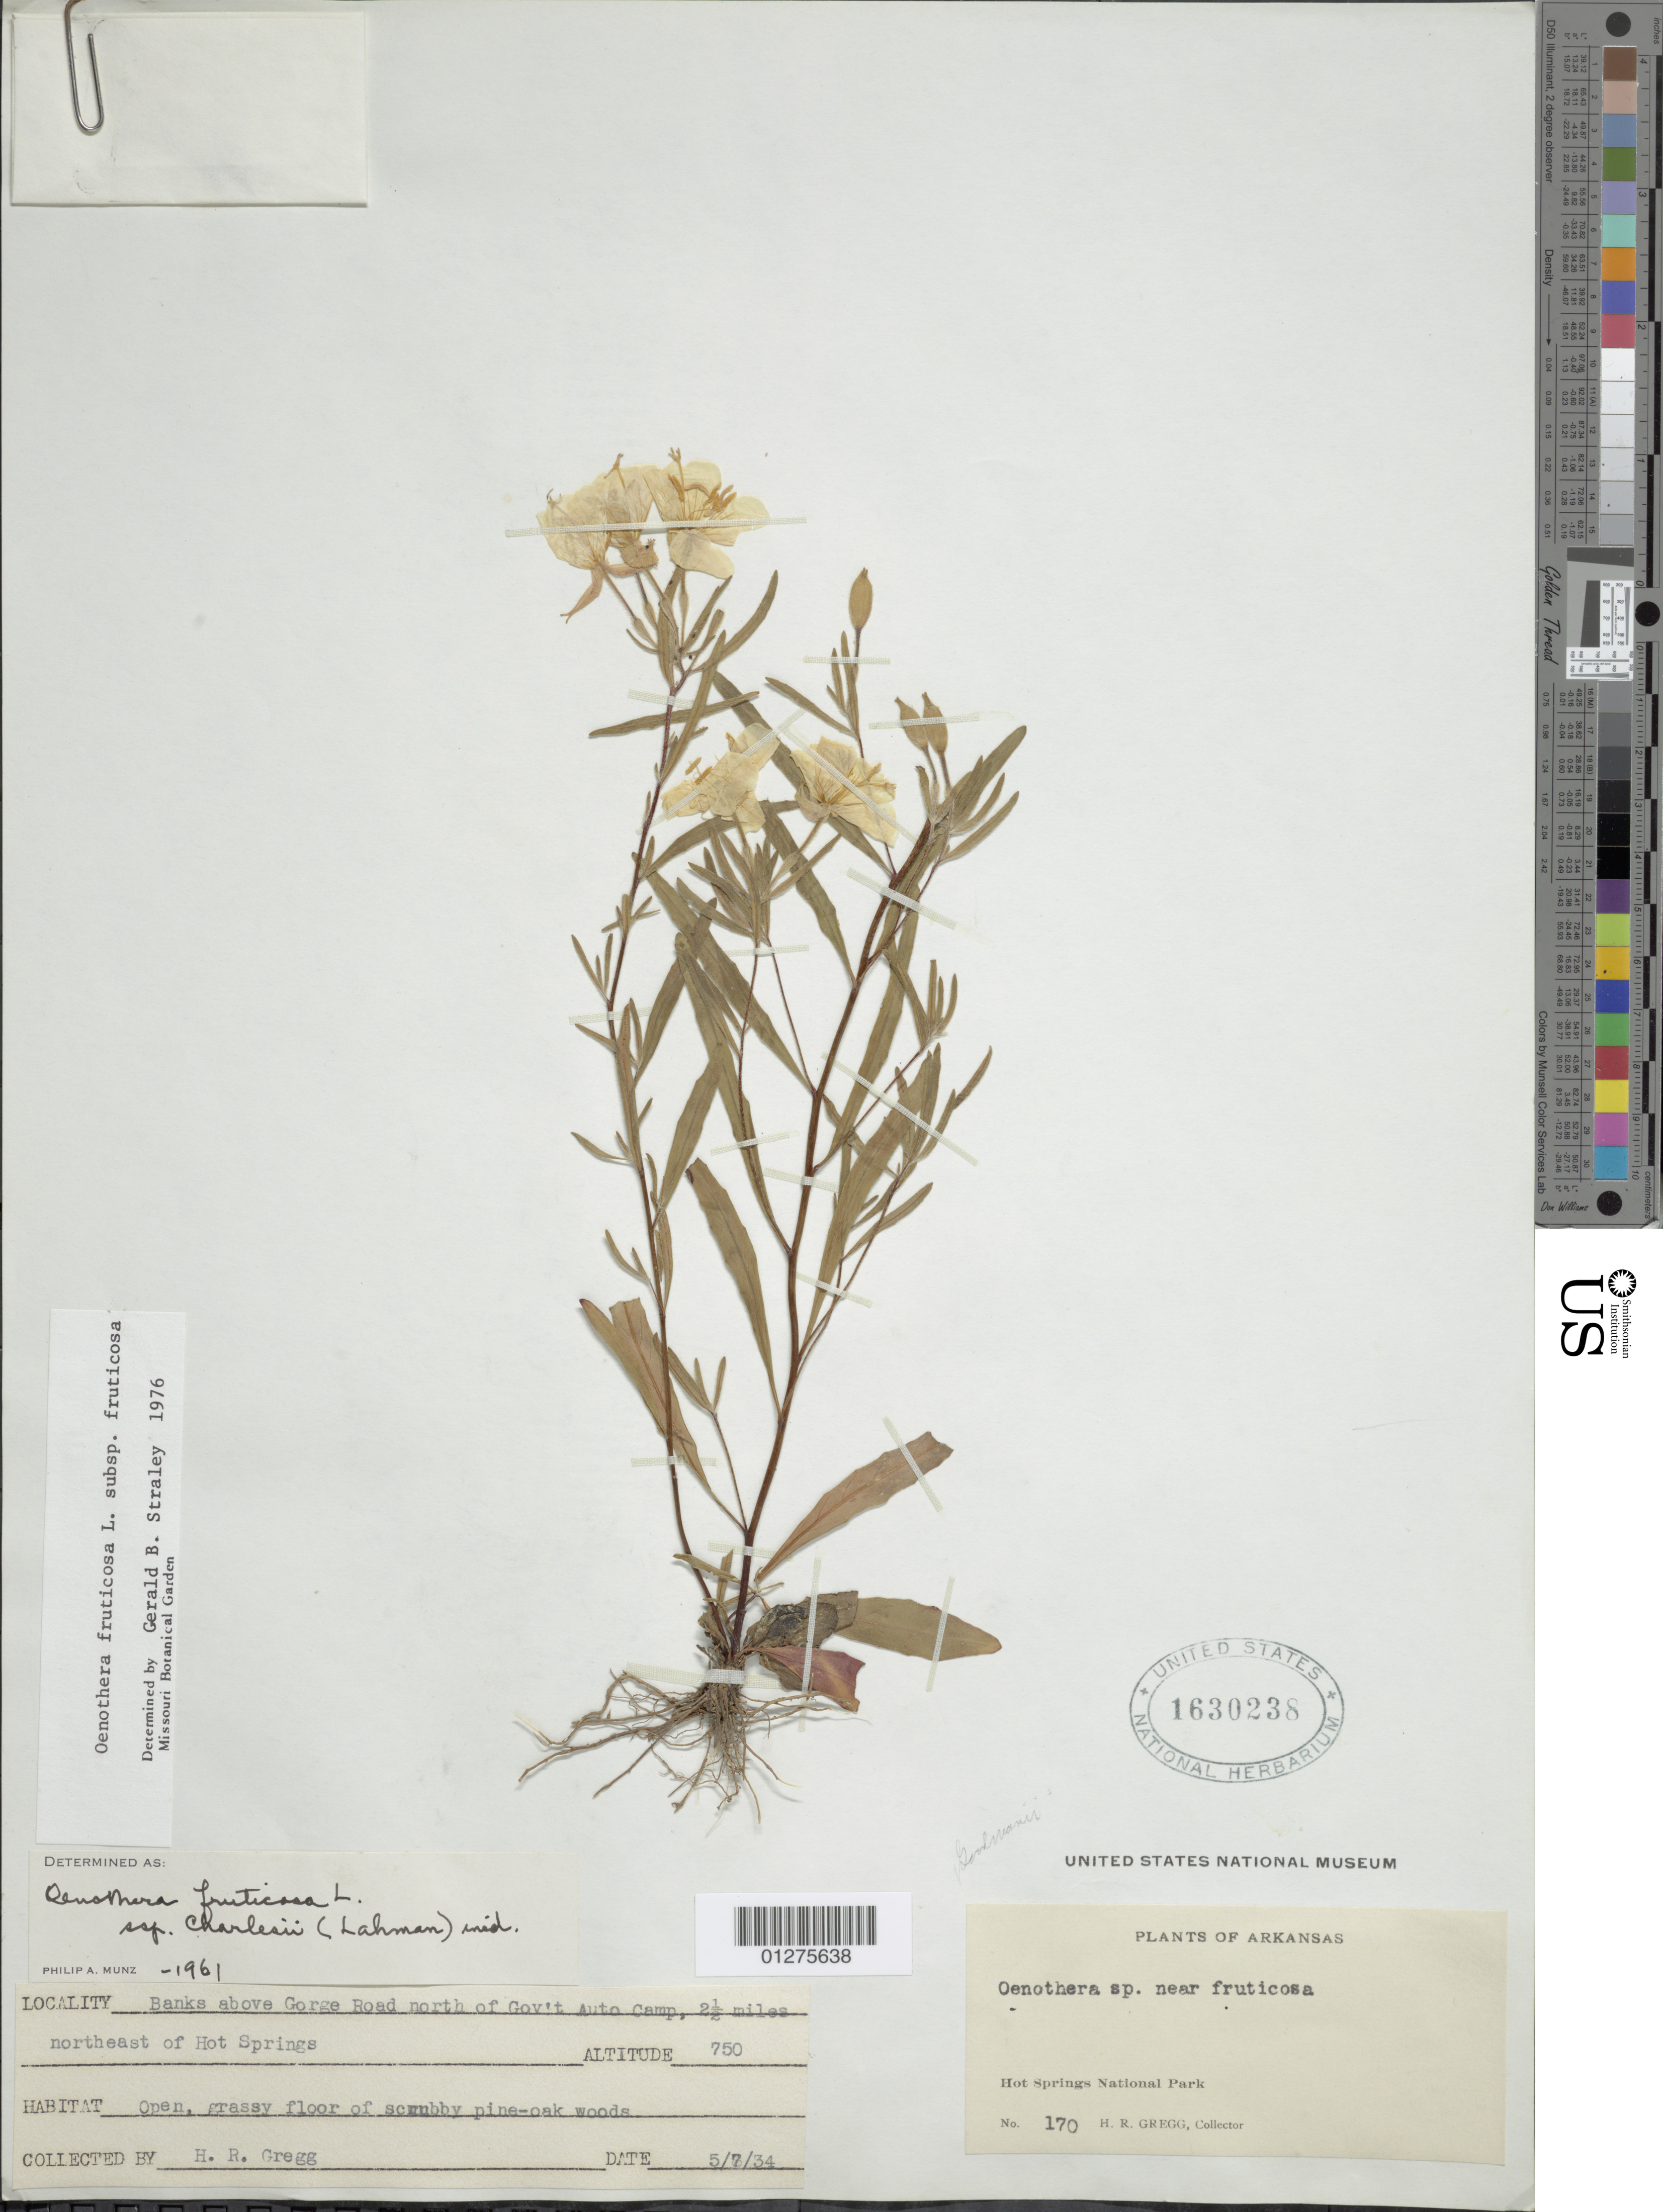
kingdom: Plantae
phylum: Tracheophyta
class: Magnoliopsida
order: Myrtales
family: Onagraceae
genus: Oenothera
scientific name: Oenothera fruticosa subsp. fruticosa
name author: L.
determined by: Straley, G. B.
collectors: H. Gregg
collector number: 170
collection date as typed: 5/7/34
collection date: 1934-05-07/1934-07-05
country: United States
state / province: Arkansas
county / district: Garland County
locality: Hot Springs National Park, banks above Gorge Road north of Gov't Auto Camp, 21/2 miles northeast of Hot Springs.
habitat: Open, grassy floor of scrubby pine- oak woods.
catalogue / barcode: US 1630238